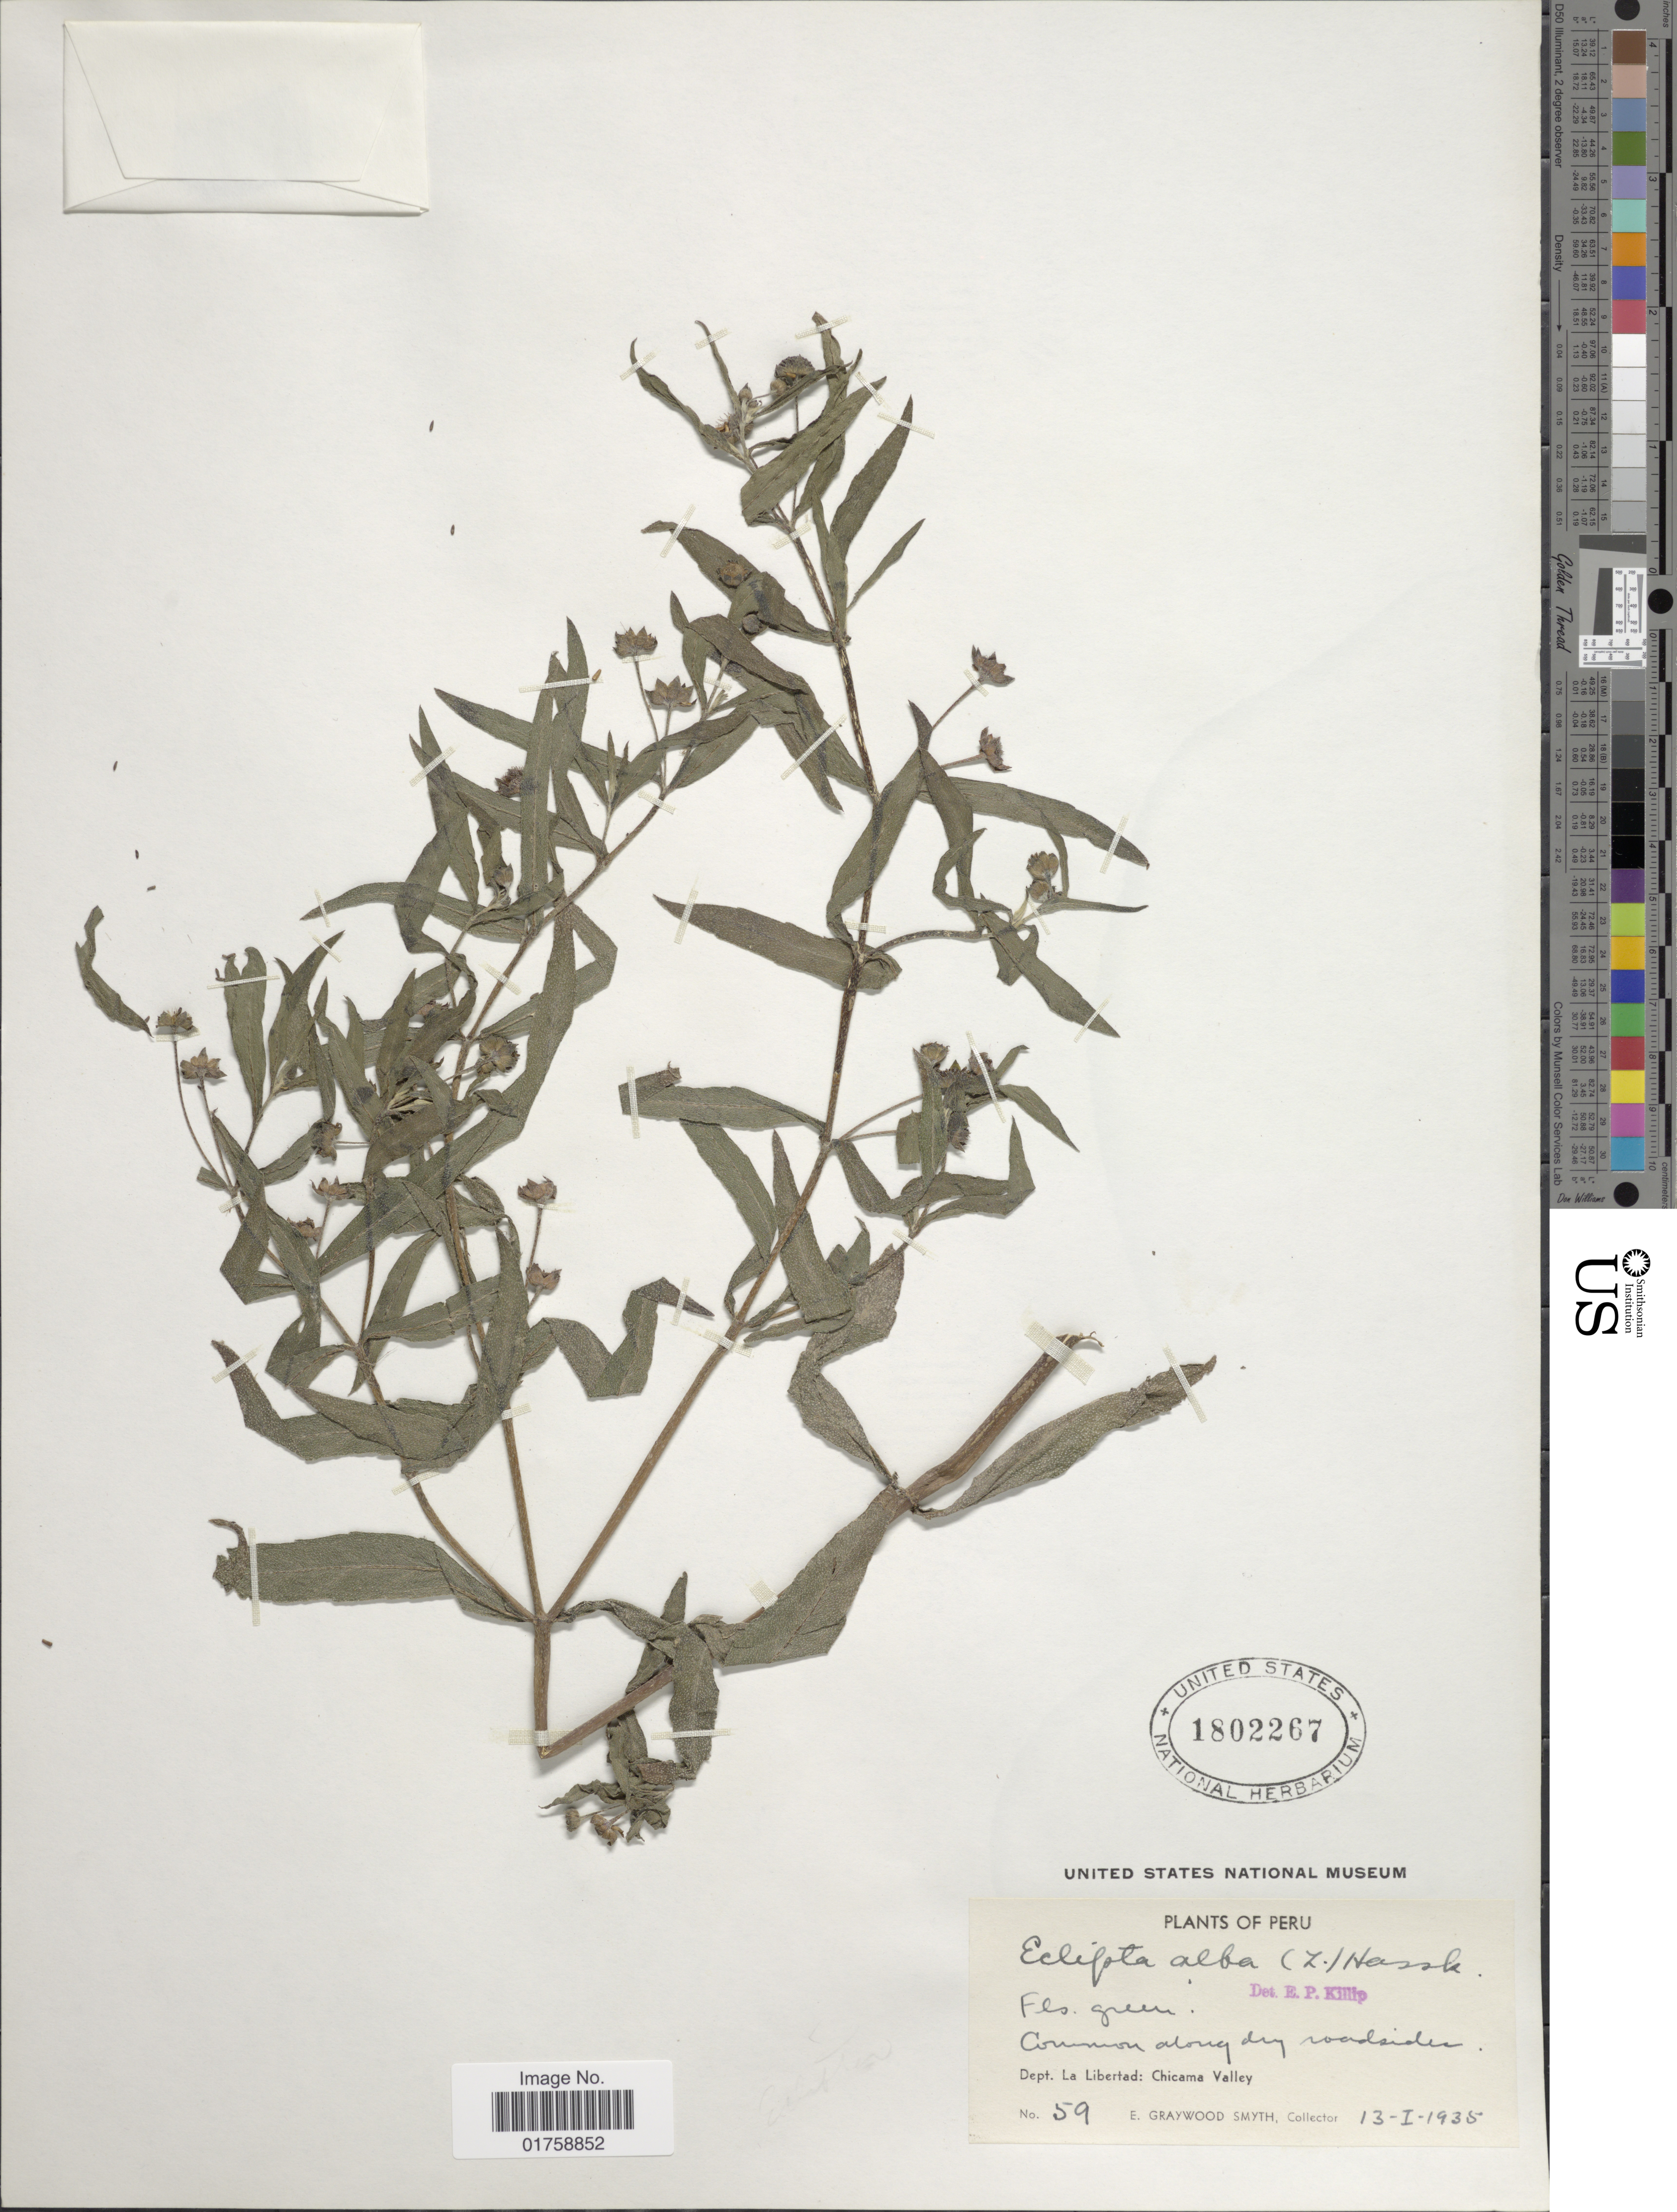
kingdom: Plantae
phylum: Tracheophyta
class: Magnoliopsida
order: Asterales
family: Asteraceae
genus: Eclipta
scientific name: Eclipta alba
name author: (L.) Hassk.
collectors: E. G. Smyth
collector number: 59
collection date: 1935-01-13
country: Peru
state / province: La Libertad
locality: Dept. La Libertad: Chicama Valley.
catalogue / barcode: US 1802267